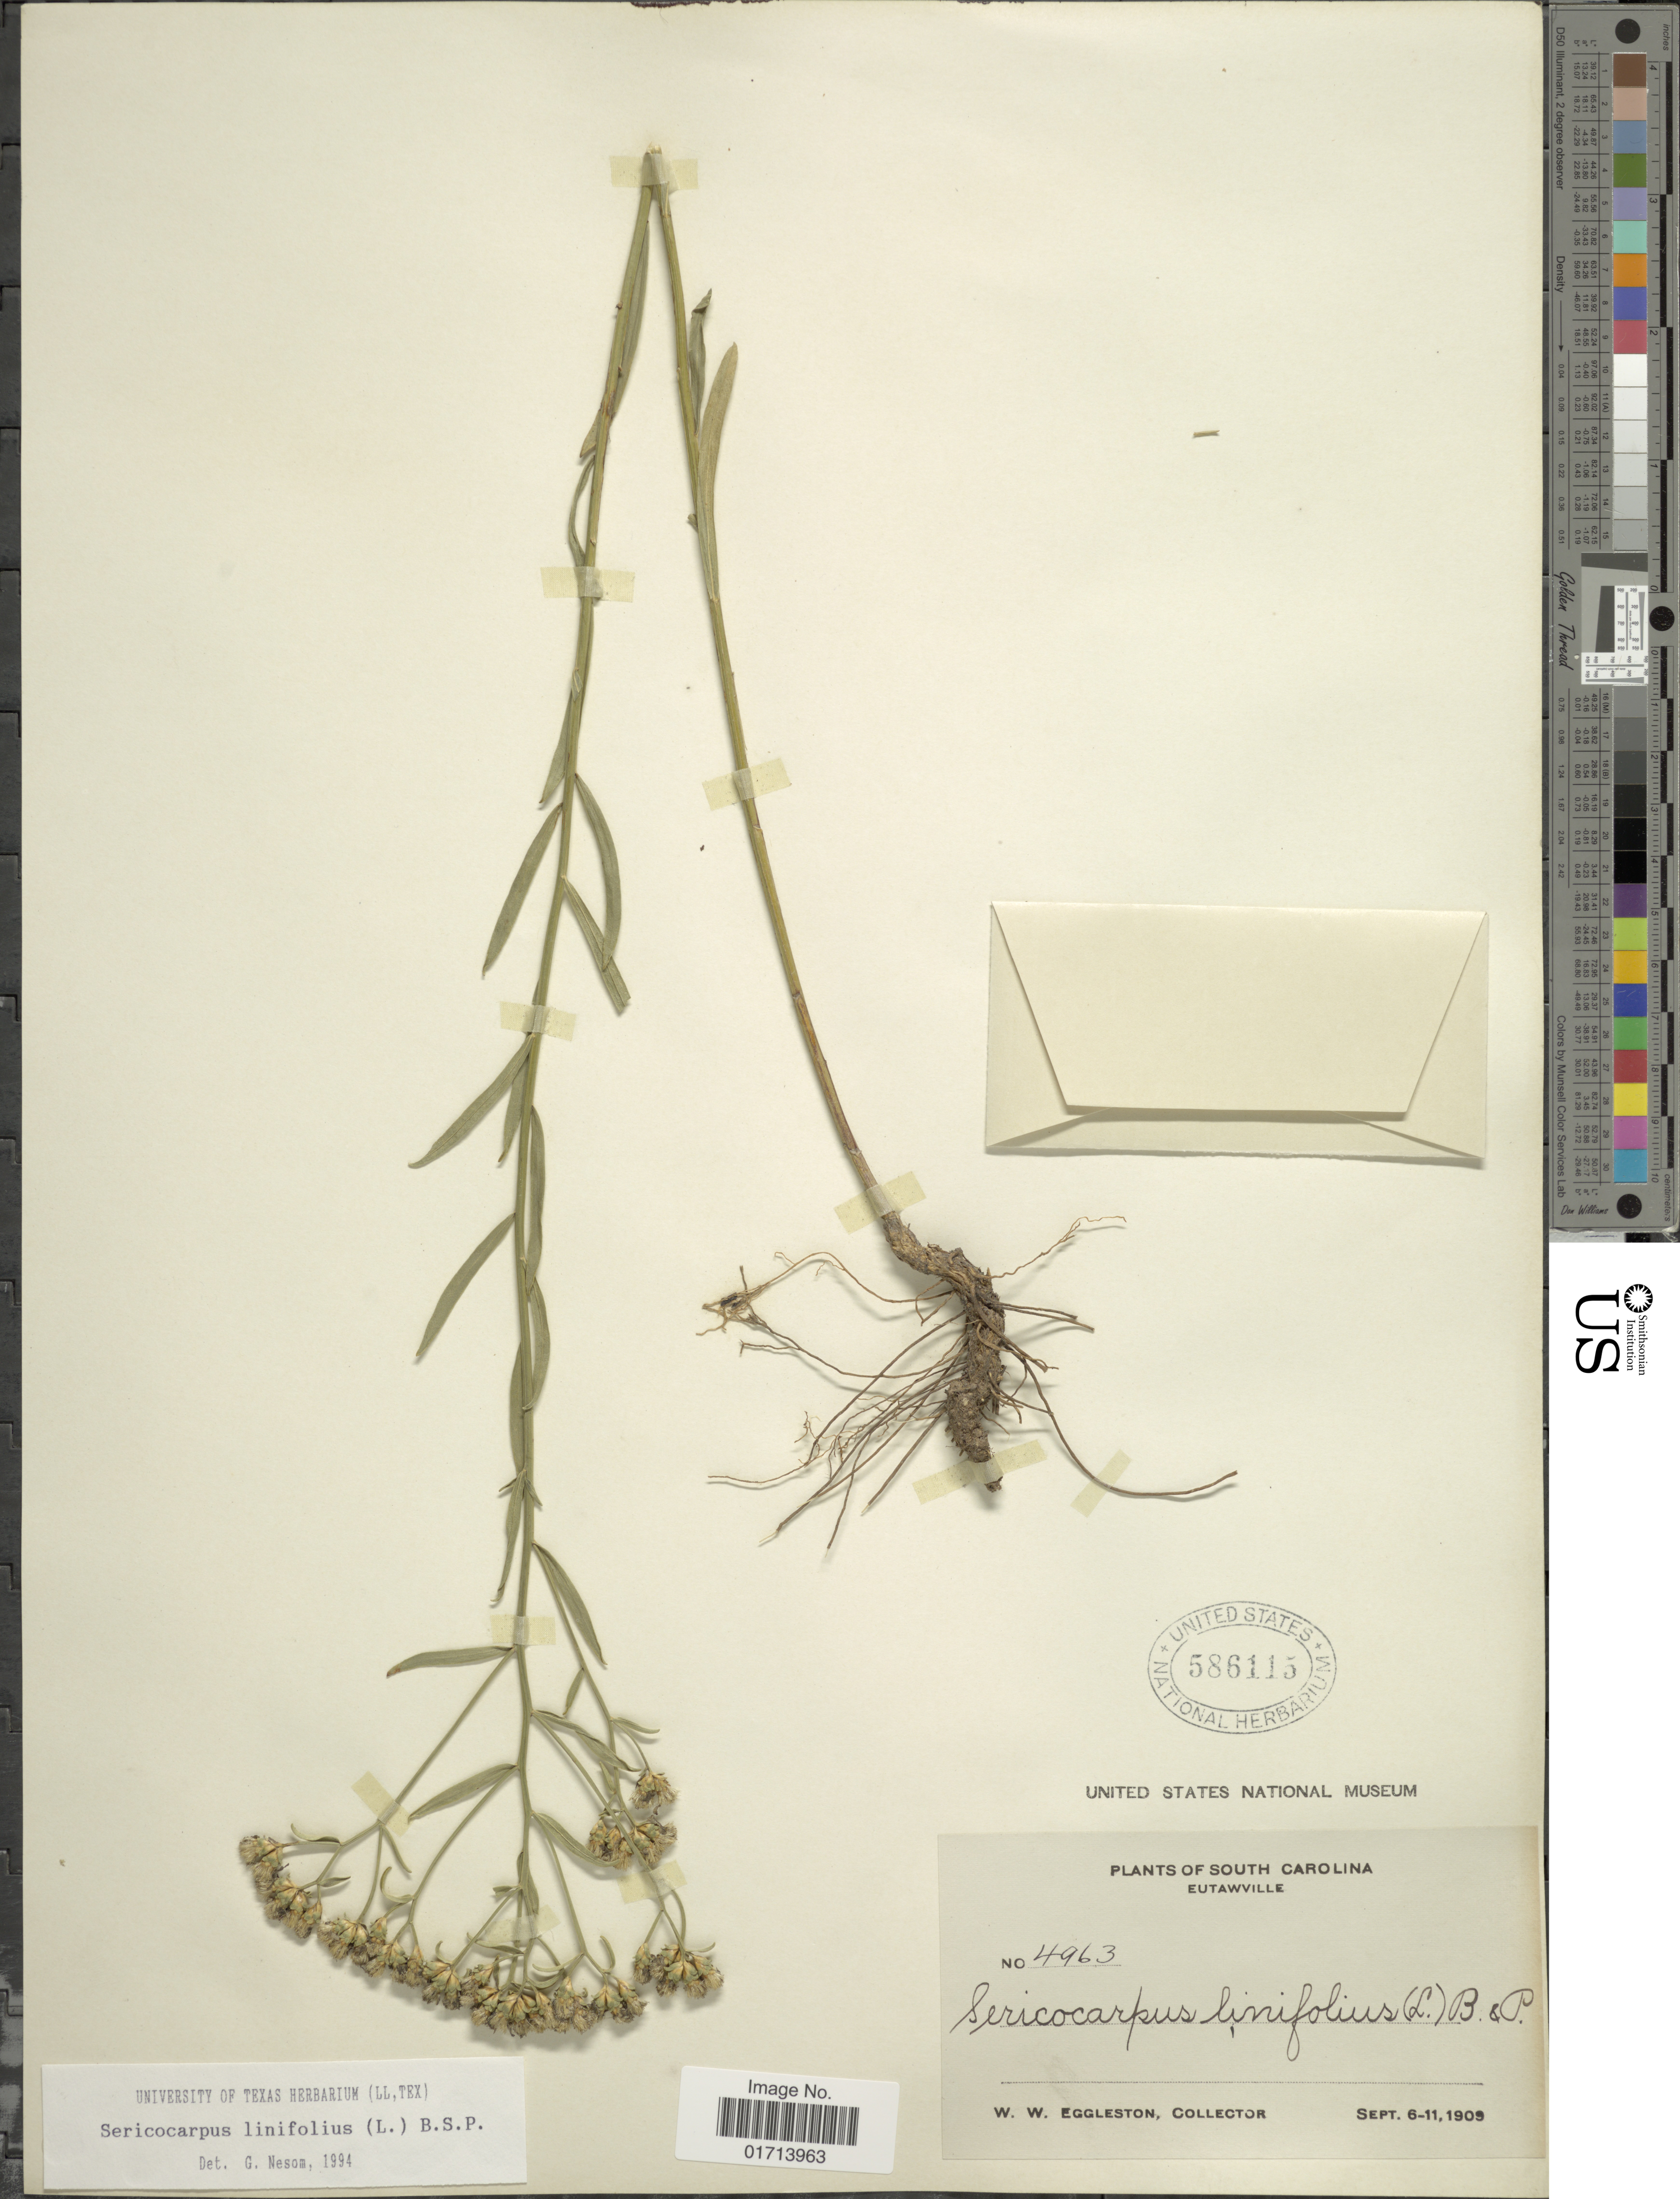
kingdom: Plantae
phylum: Tracheophyta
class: Magnoliopsida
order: Asterales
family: Asteraceae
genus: Sericocarpus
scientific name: Sericocarpus linifolius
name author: (L.) Britton, Stearns & Poggenb.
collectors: W. W. Eggleston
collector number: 4963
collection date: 1909-09-06/1909-09-11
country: United States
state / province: North Carolina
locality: Eatuwville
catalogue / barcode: US 586115